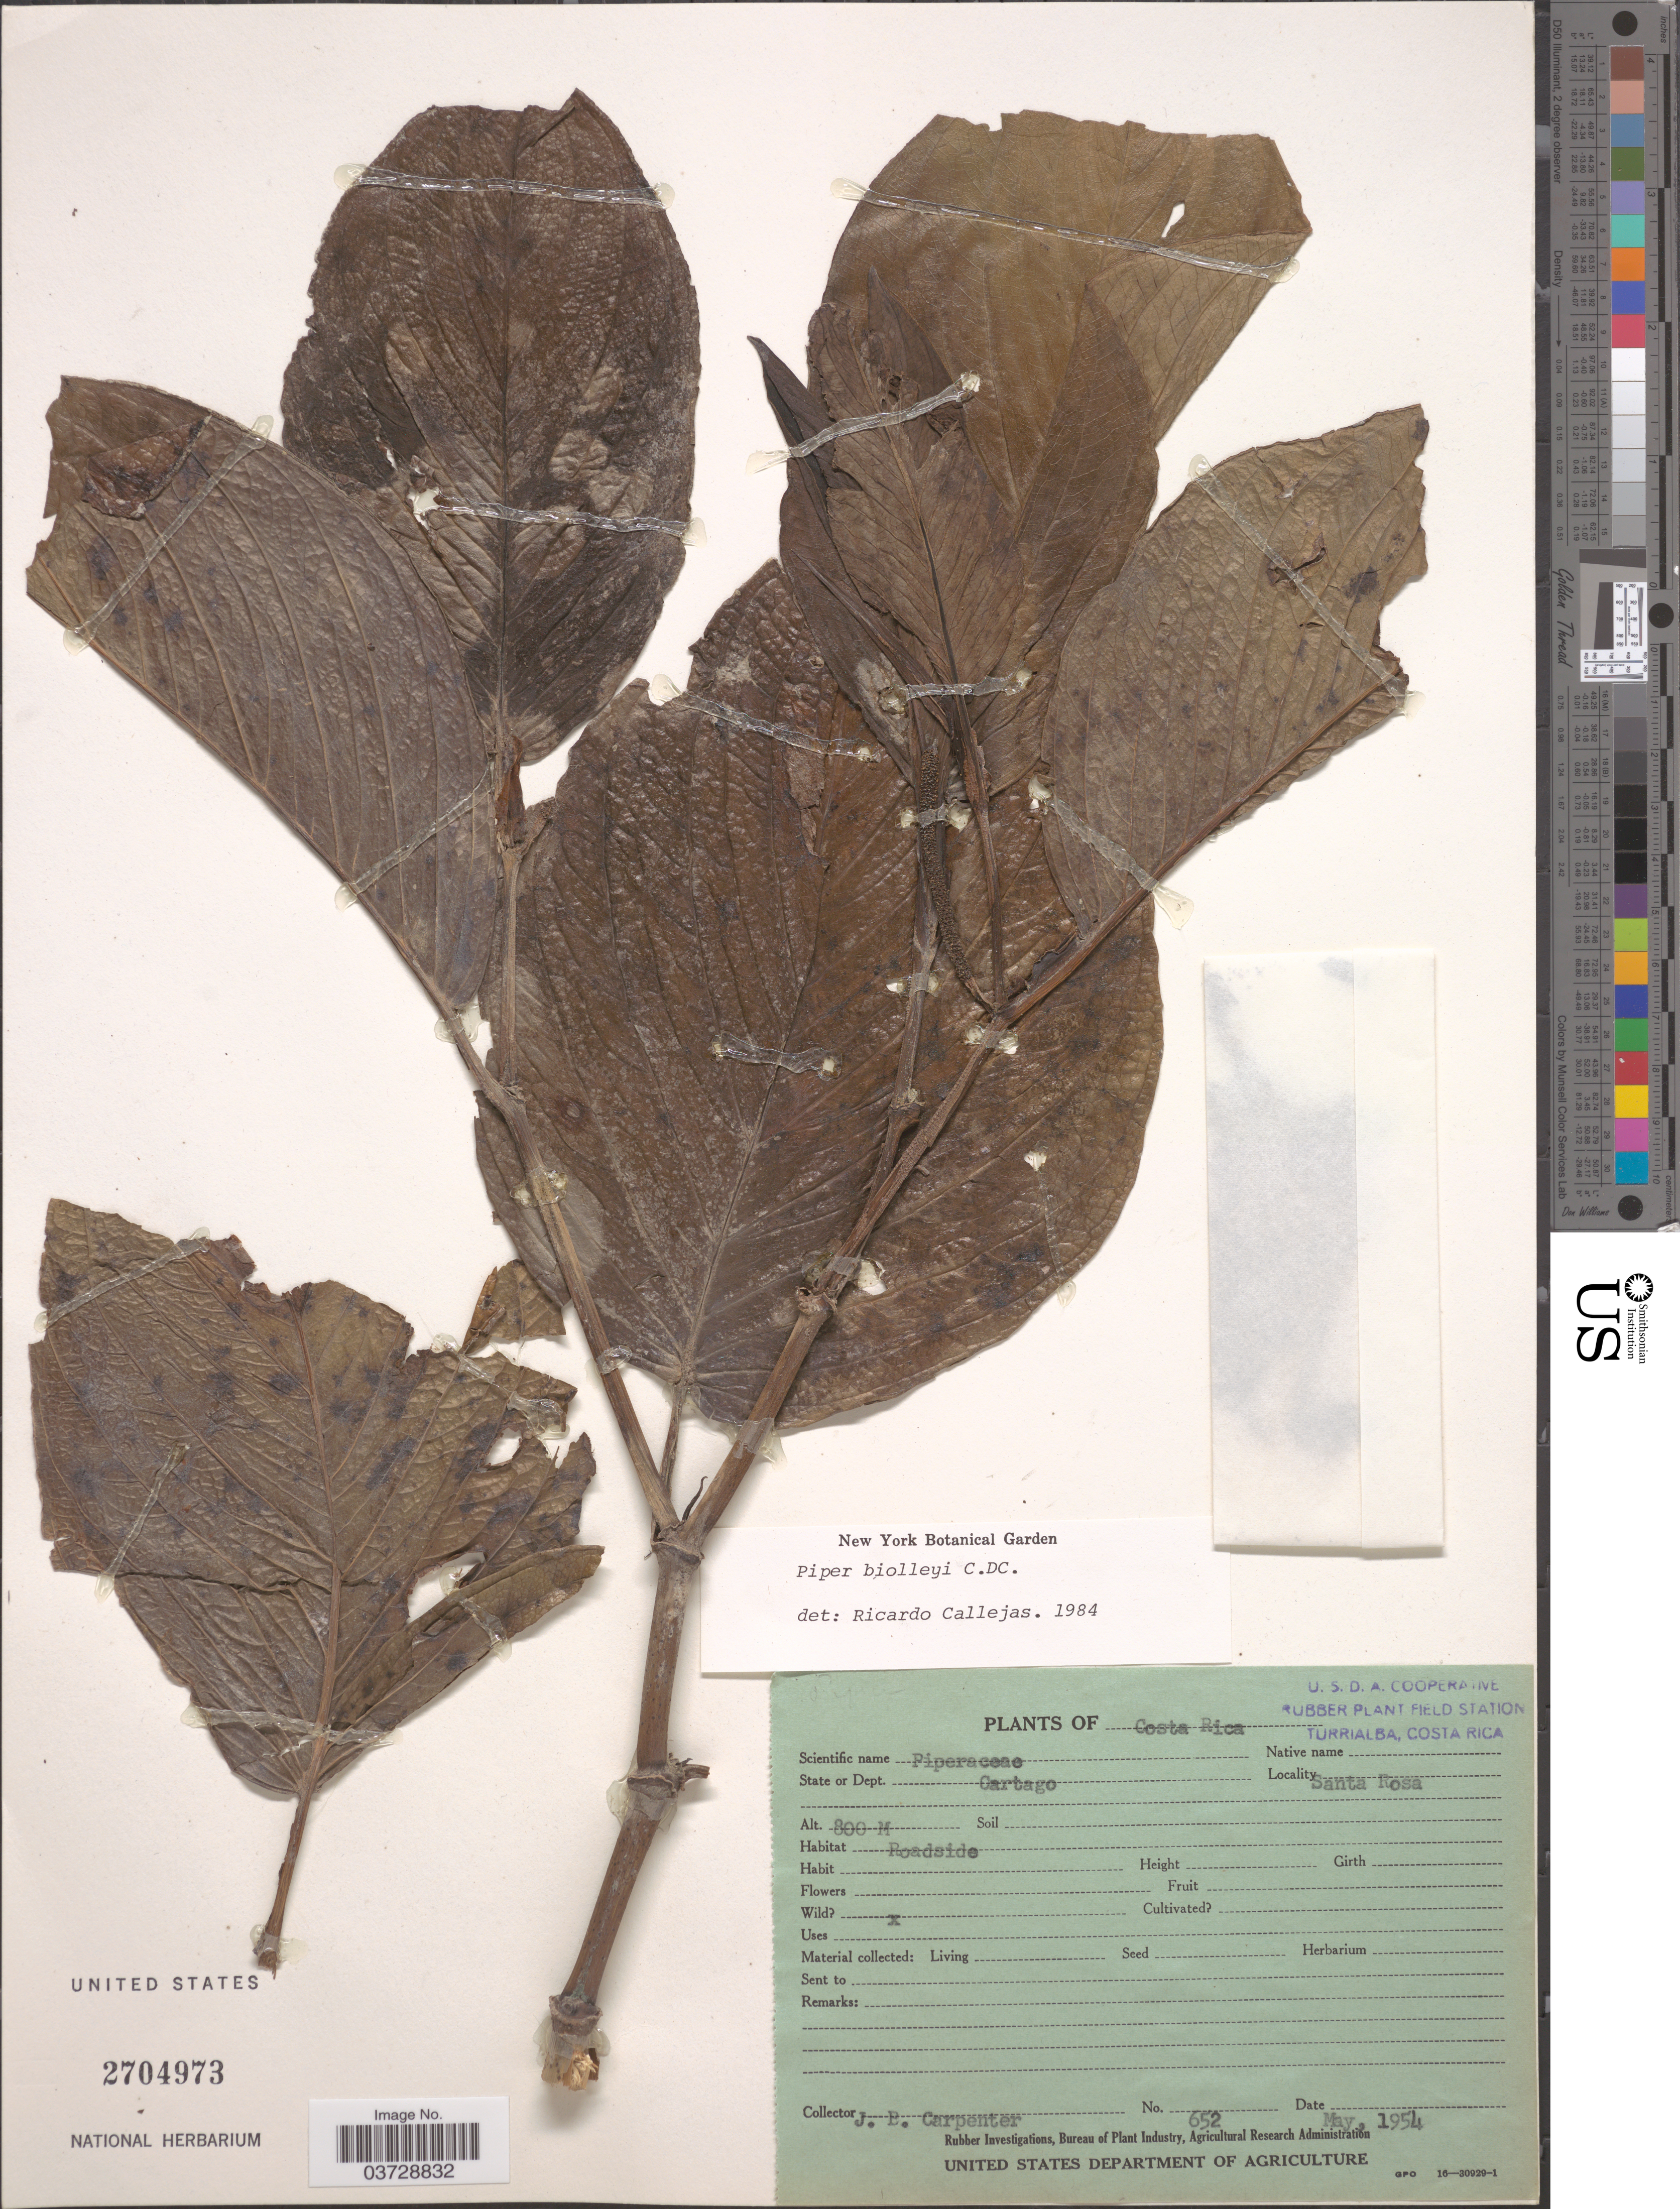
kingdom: Plantae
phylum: Tracheophyta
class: Magnoliopsida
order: Piperales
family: Piperaceae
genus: Piper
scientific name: Piper biolleyi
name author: C. DC.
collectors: J. Carpenter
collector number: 652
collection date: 1954-05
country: Costa Rica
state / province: Cartago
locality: State or Dept. Cartago. Santa Rosa.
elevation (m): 800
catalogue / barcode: US 2704973